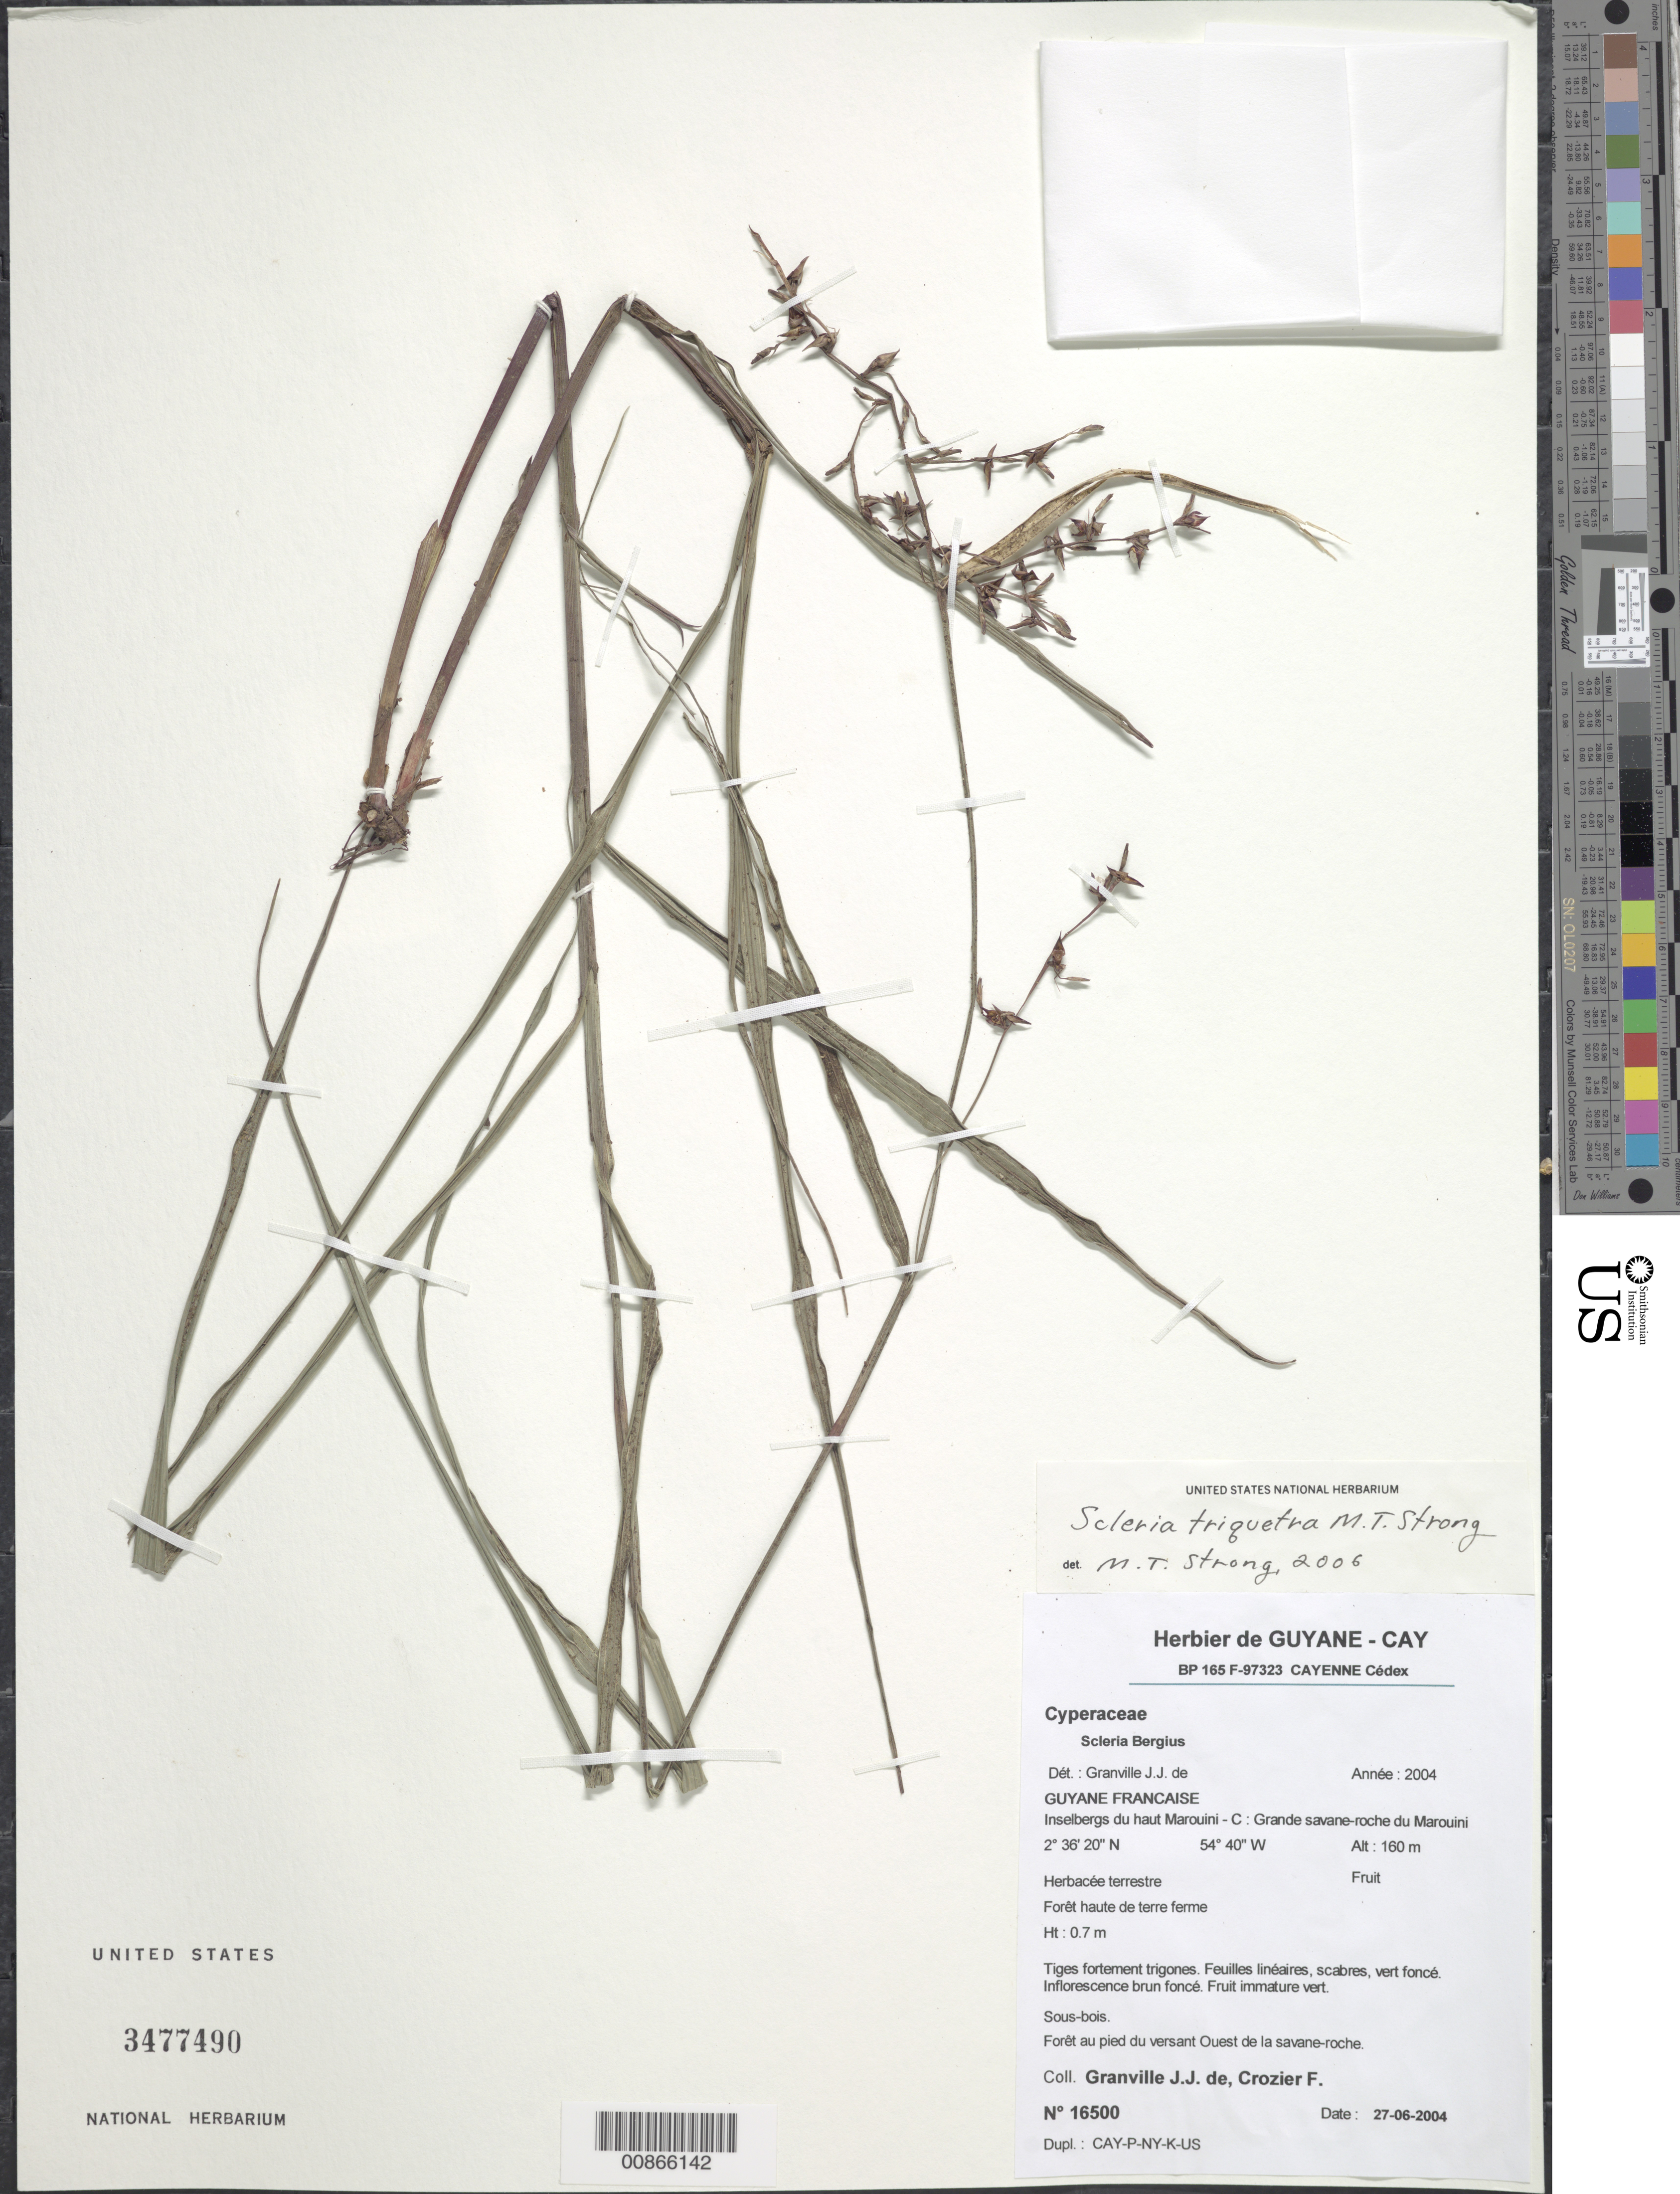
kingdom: Plantae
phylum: Tracheophyta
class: Liliopsida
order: Poales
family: Cyperaceae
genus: Scleria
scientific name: Scleria triquetra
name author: M.T. Strong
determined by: Strong, M. T., (US), Smithsonian Institution - National Museum of Natural History (UNITED STATES)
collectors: J.-J. de Granville & F. Crozier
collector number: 16500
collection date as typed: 27-Jun-04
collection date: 2004-06-27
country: French Guiana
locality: Haut Marouini-C; Grande savane-roche du Marouini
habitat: Forêt haute de terre ferme; sous-bois; forêt au pied du versant Ouest de la savane-roche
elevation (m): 160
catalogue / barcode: US 3477490